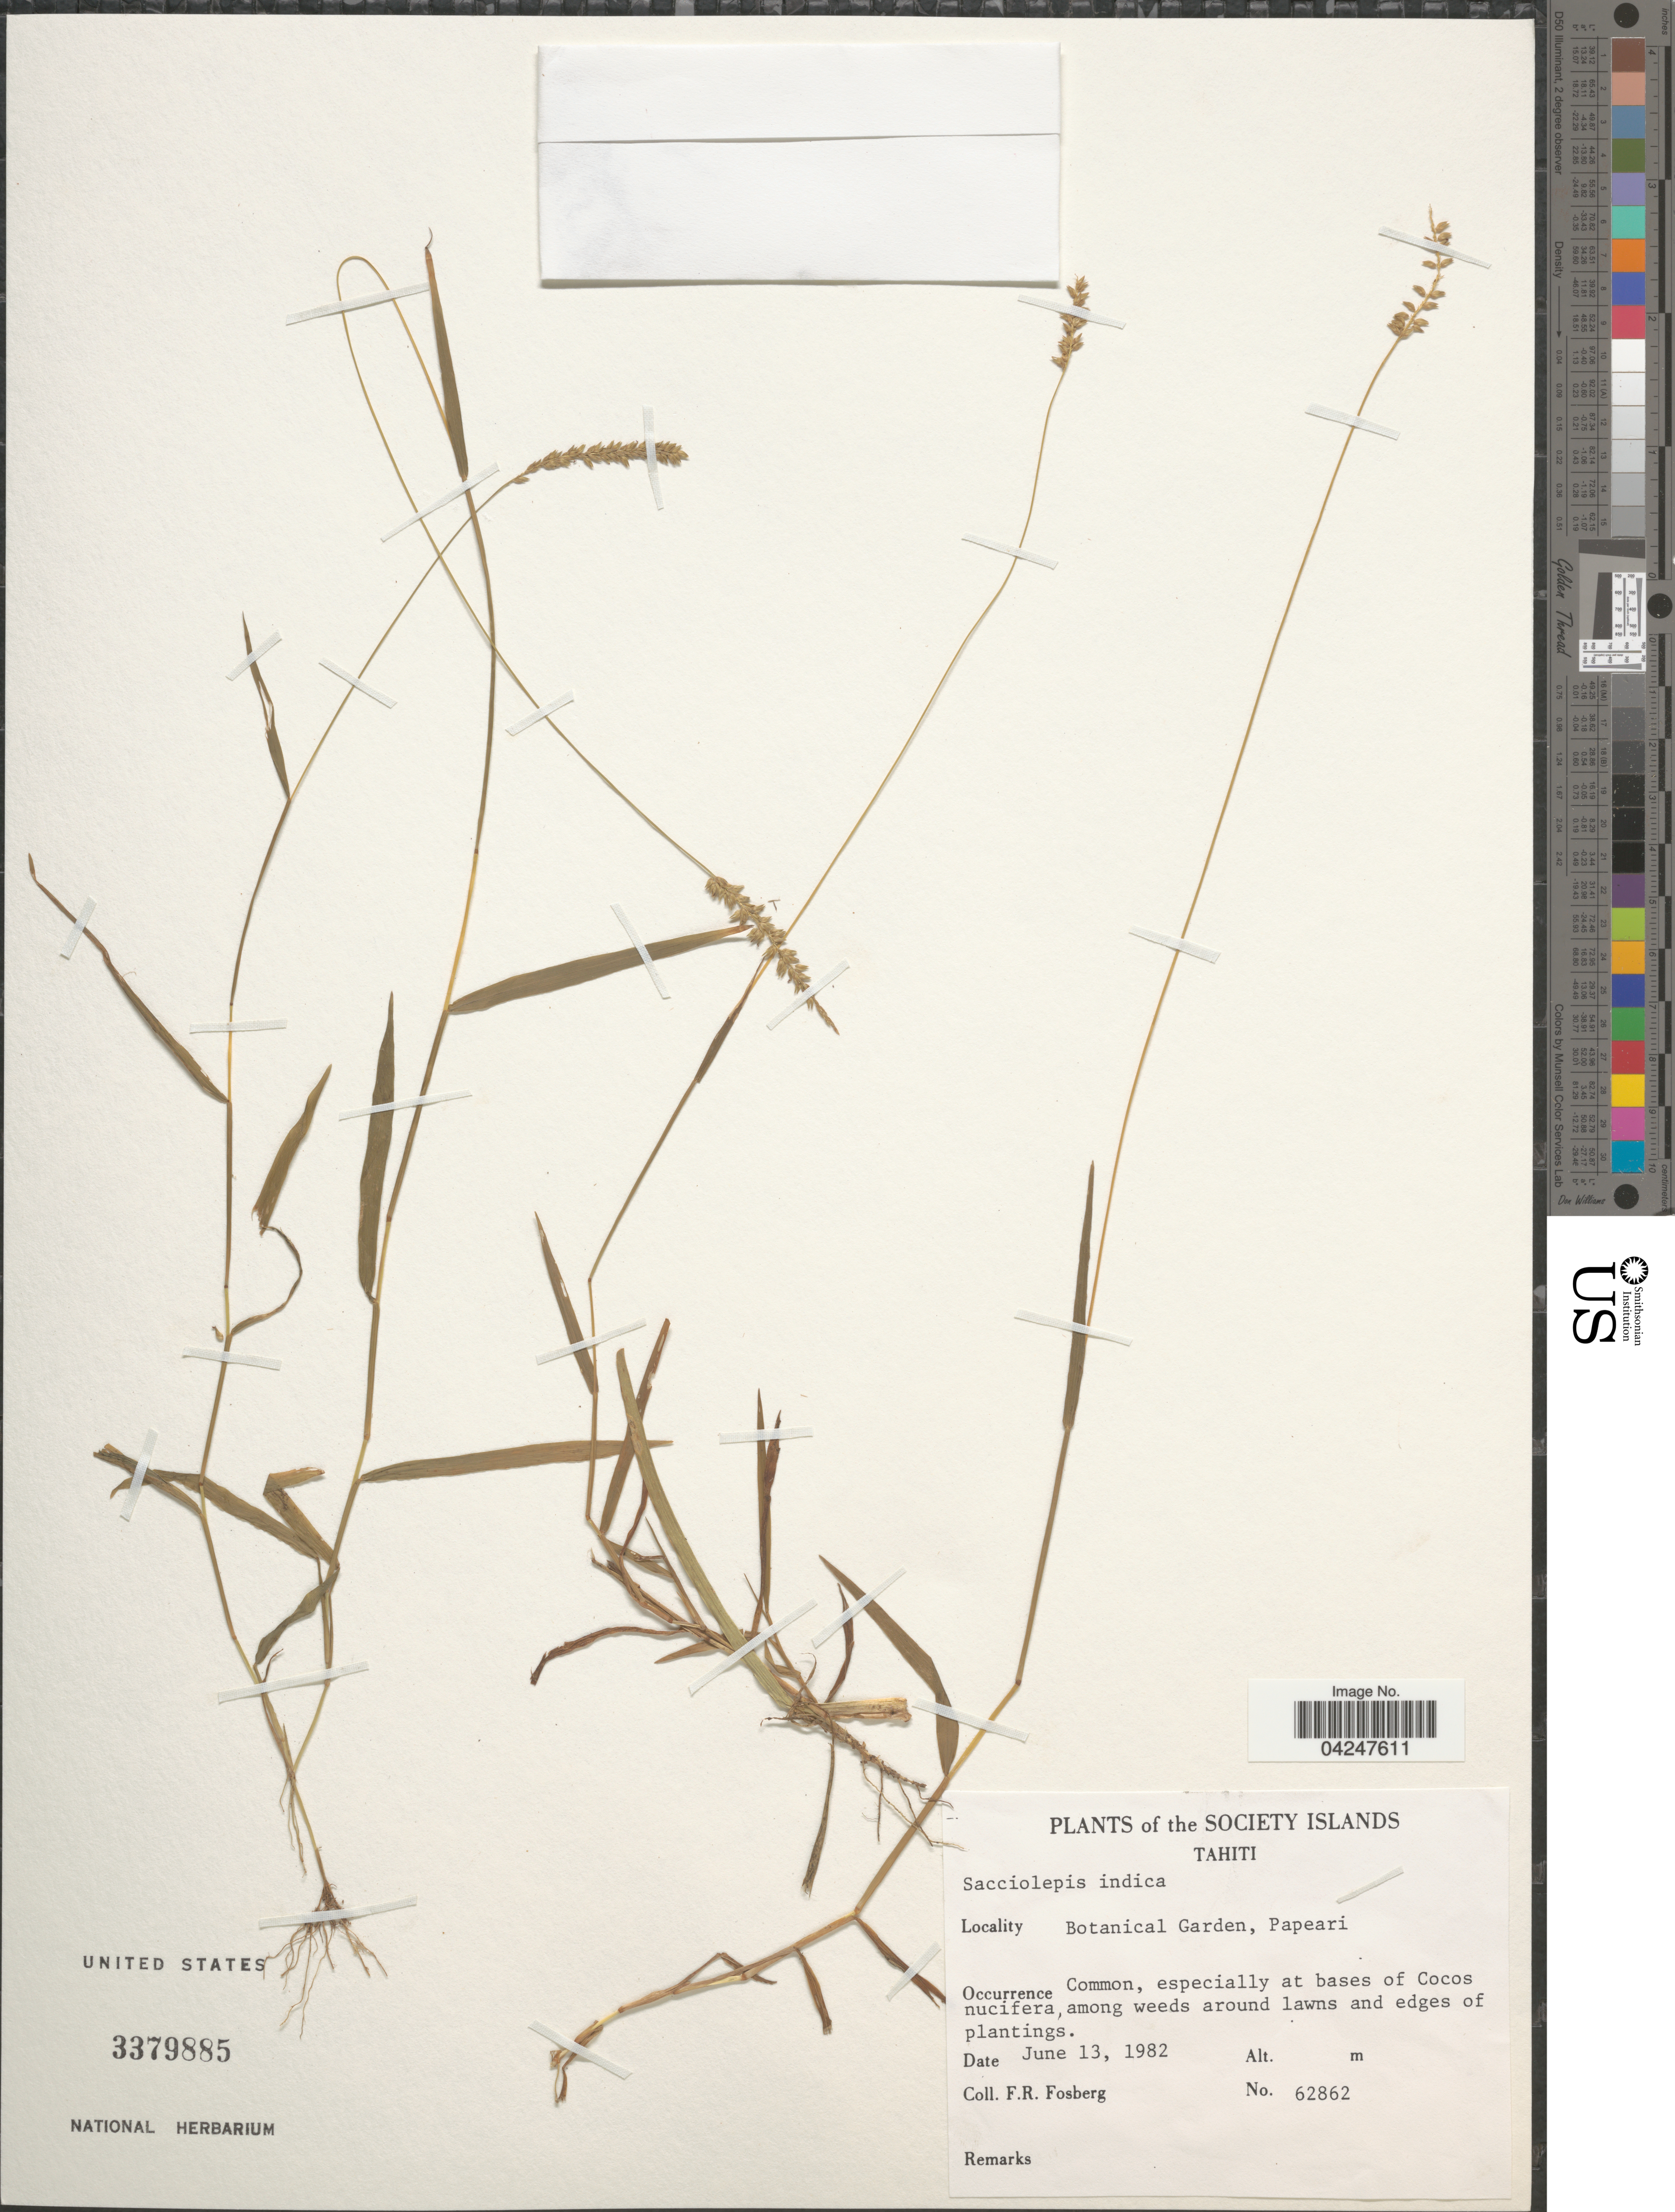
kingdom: Plantae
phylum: Tracheophyta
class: Liliopsida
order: Poales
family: Poaceae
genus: Sacciolepis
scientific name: Sacciolepis indica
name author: (L.) Chase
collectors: F. R. Fosberg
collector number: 62862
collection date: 1982-06-13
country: French Polynesia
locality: The Society Islands. Tahiti. Botanical Garden, Papeari. Common, especially at bases of Cocos nucifera, among weeds around lawns and edges of plantings.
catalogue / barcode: US 3379885